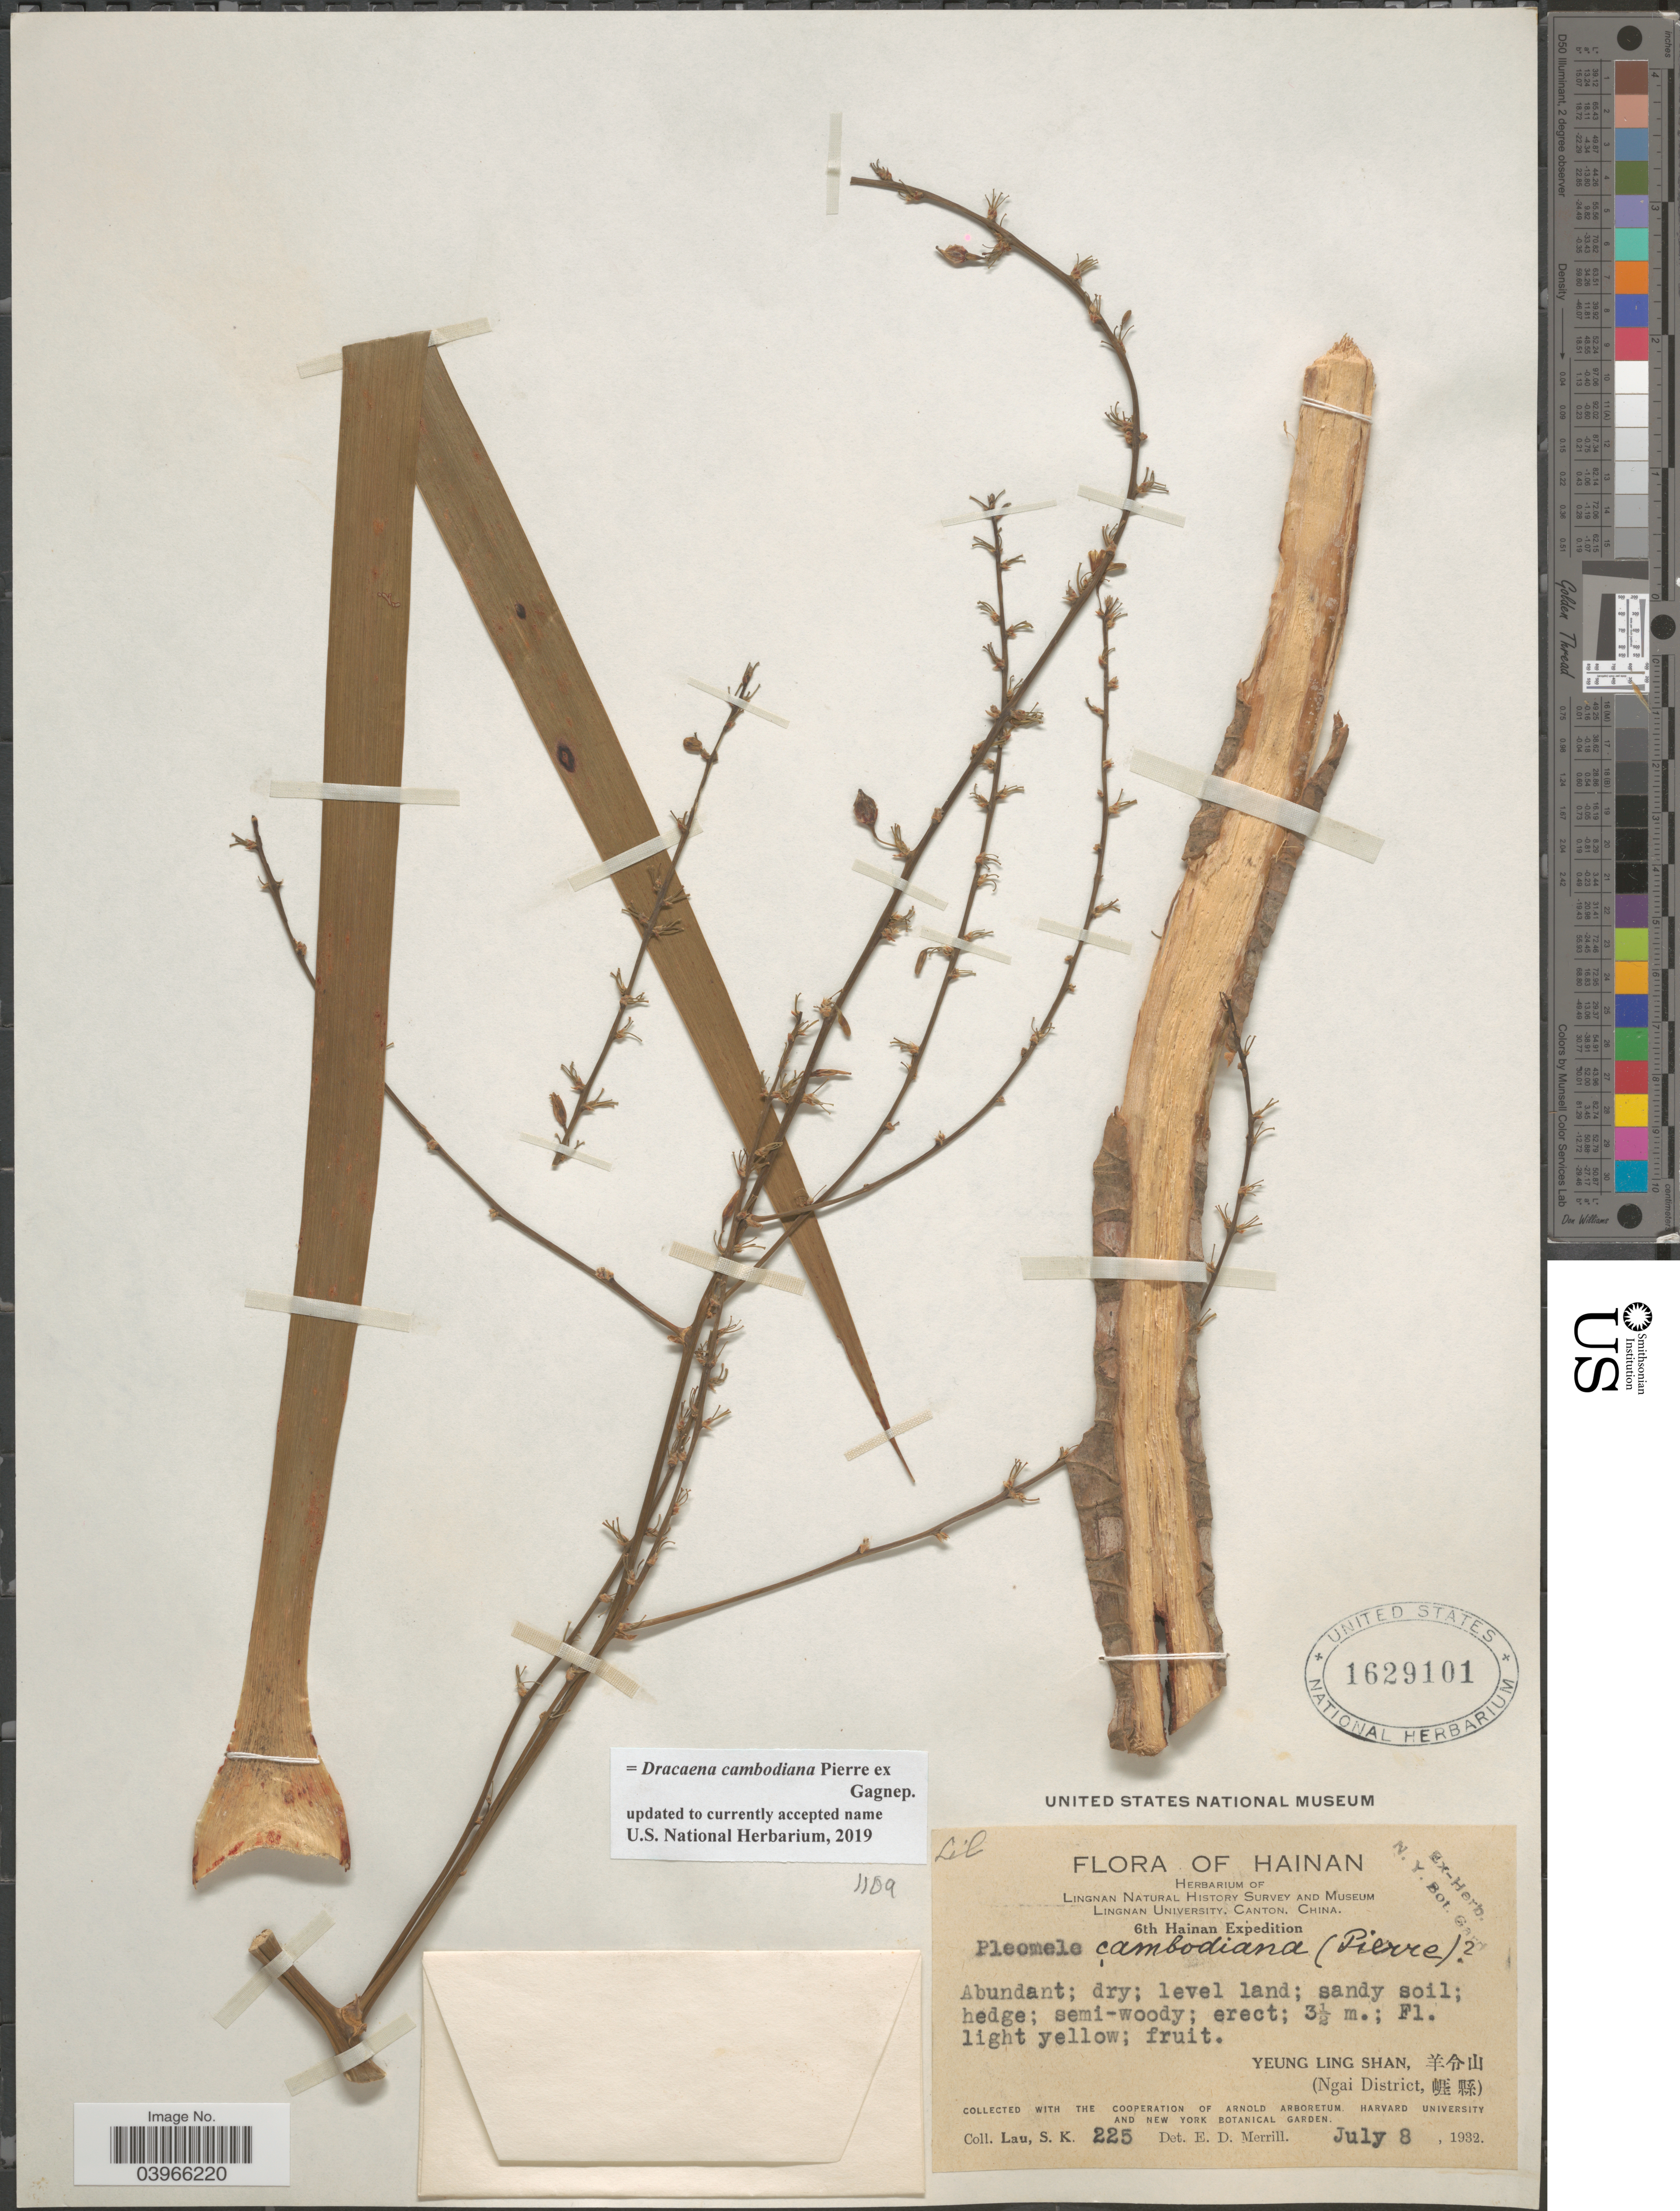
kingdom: Plantae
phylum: Tracheophyta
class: Liliopsida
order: Asparagales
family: Asparagaceae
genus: Dracaena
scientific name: Dracaena cambodiana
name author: (Labroy) Pierre ex Gagnep.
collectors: S. K. Lau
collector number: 225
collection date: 1932-07-08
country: China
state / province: Hainan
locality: Yeung Ling Shan. (Ngai District).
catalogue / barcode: US 1629101